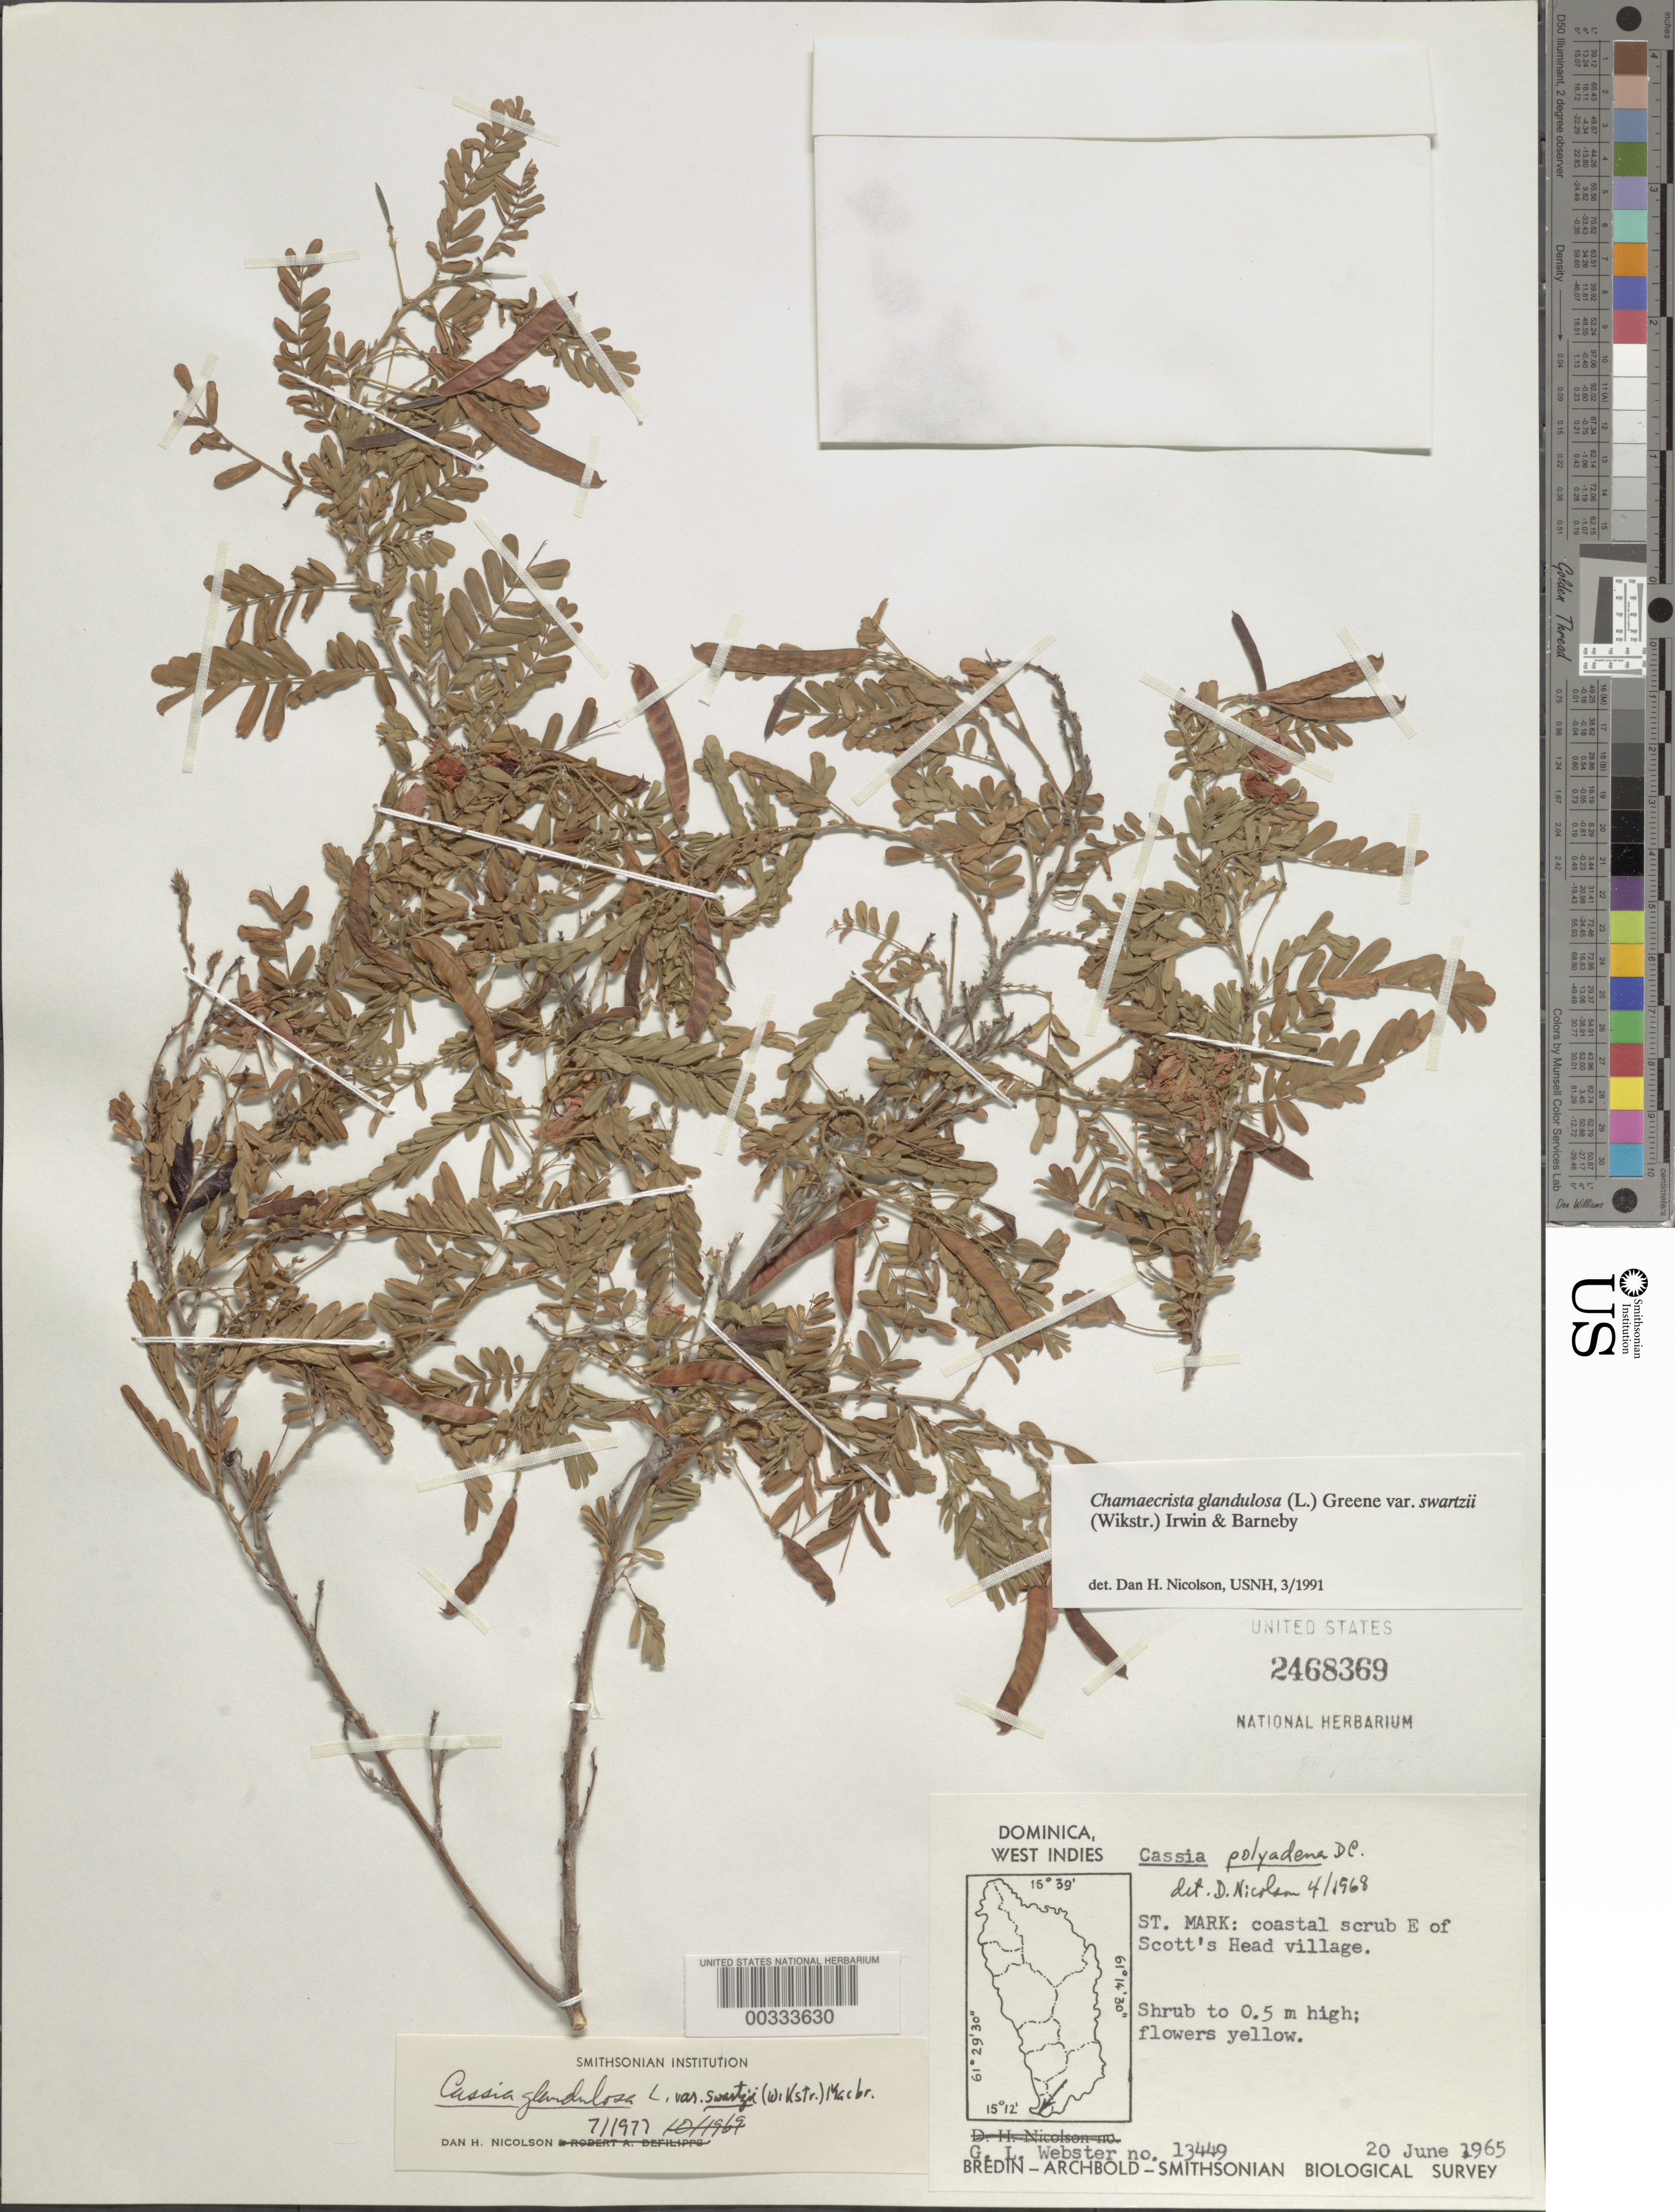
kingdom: Plantae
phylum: Tracheophyta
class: Magnoliopsida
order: Fabales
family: Fabaceae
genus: Chamaecrista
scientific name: Chamaecrista glandulosa var. swartzii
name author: (Wikstr.) H.S. Irwin & Barneby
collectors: G. L. Webster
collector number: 13449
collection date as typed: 20 Jun 1965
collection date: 1965-06-20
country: Dominica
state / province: St. Mark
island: Dominica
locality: E of scott's head village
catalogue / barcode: US 2468369